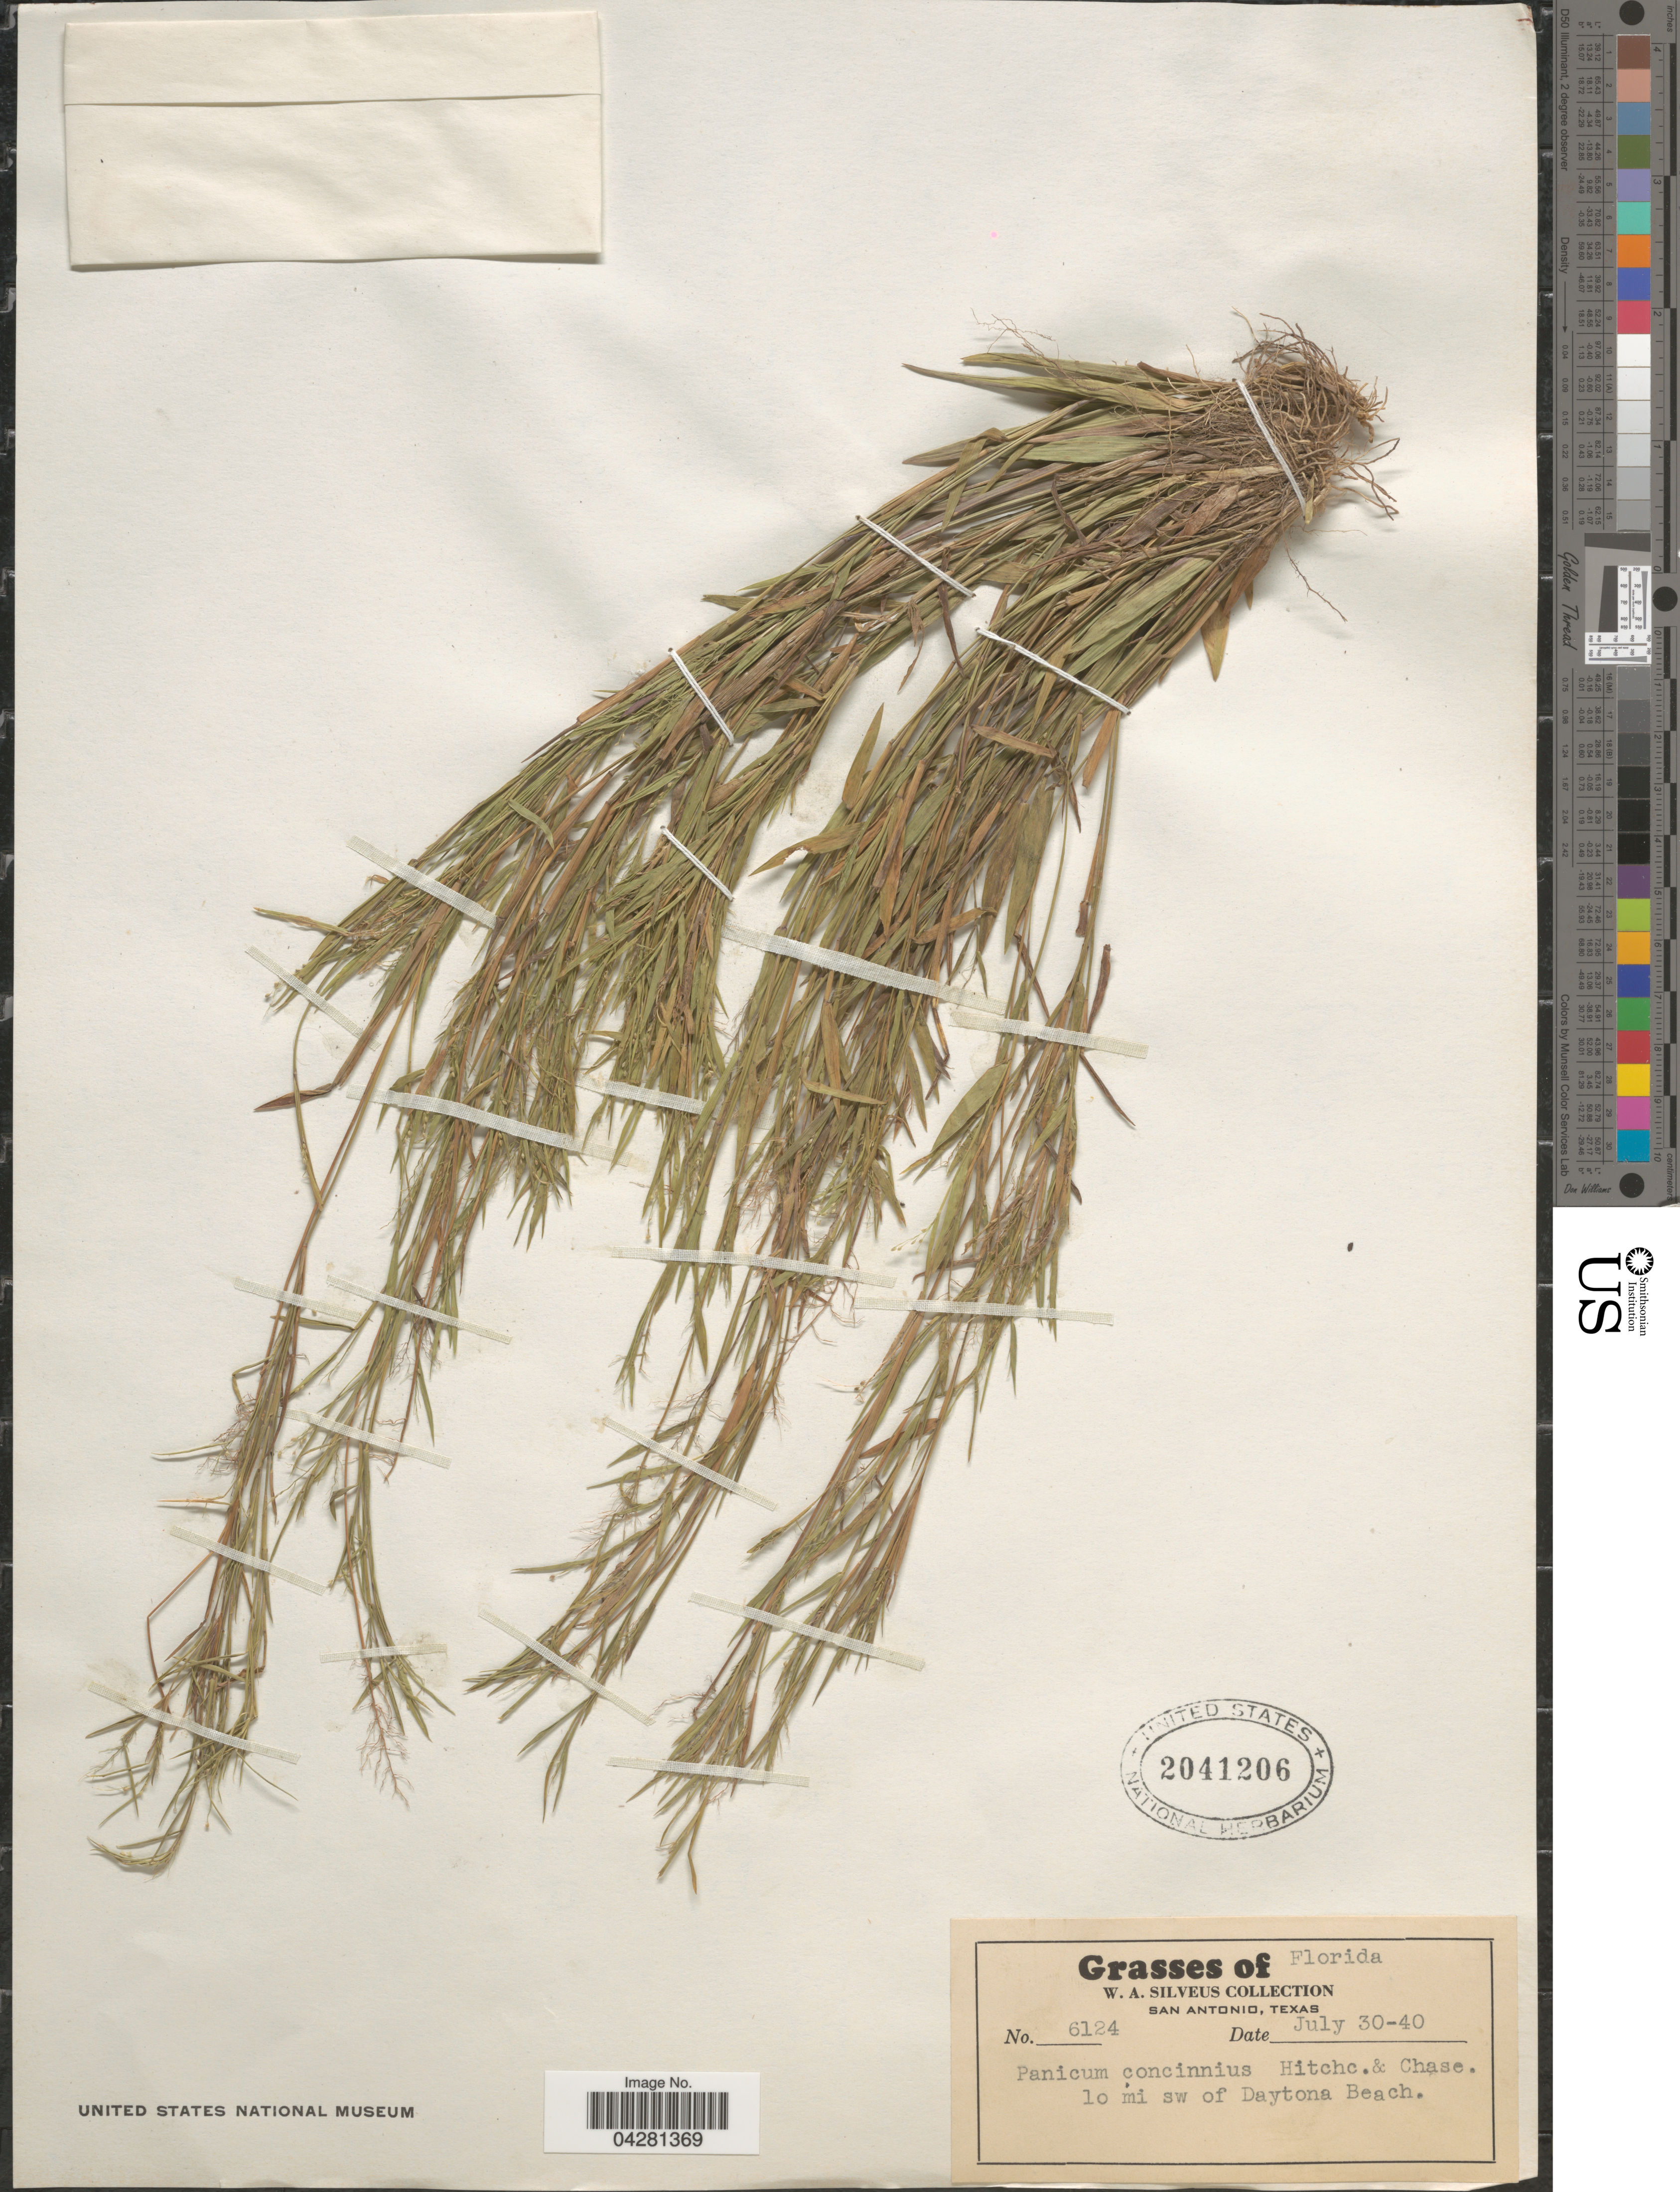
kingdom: Plantae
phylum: Tracheophyta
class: Liliopsida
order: Poales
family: Poaceae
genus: Dichanthelium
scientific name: Dichanthelium dichotomum var. unciphyllum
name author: (Trin.) Davidse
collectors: W. Silveus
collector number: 6124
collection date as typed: Transcribed d/m/y: 30/7/40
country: United States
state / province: Florida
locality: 10 mi sw of Daytona Beach.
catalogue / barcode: US 2041206